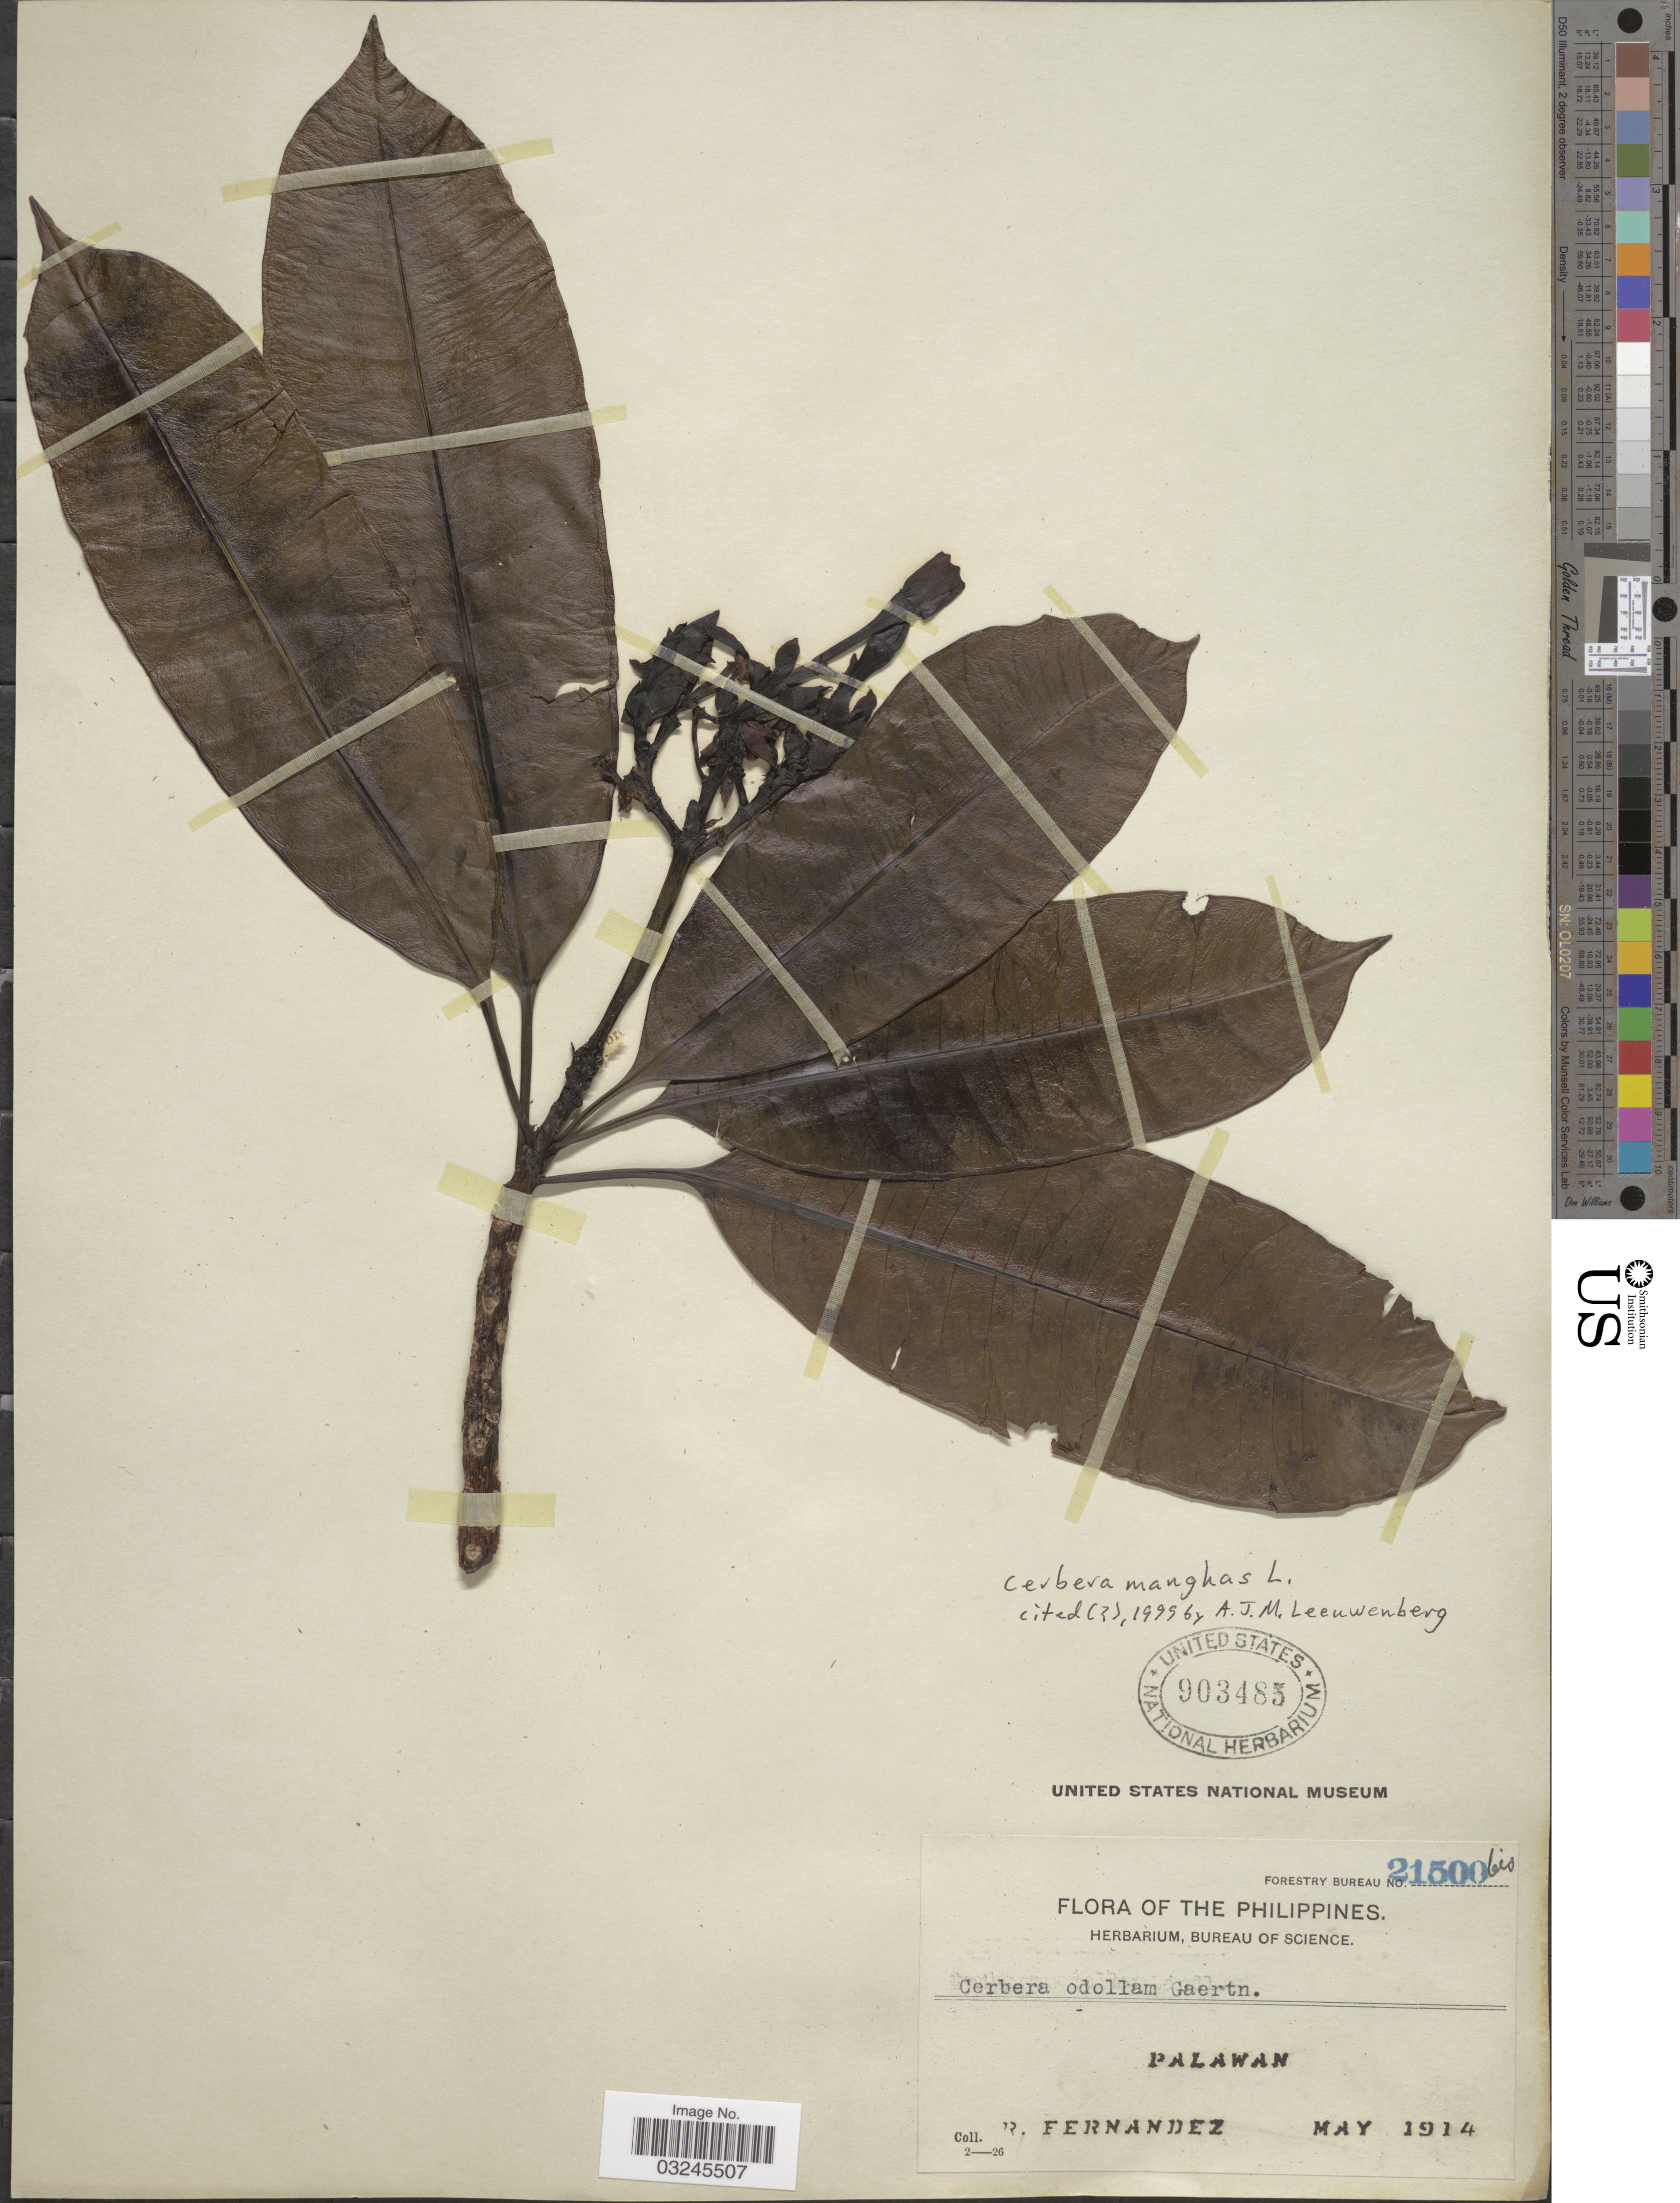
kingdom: Plantae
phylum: Tracheophyta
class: Magnoliopsida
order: Gentianales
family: Apocynaceae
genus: Cerbera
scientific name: Cerbera manghas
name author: L.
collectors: R. Fernandez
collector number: Forestry Bureau 21500bis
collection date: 1914-05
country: Philippines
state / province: Mimaropa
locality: Palawan.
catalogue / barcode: US 903485